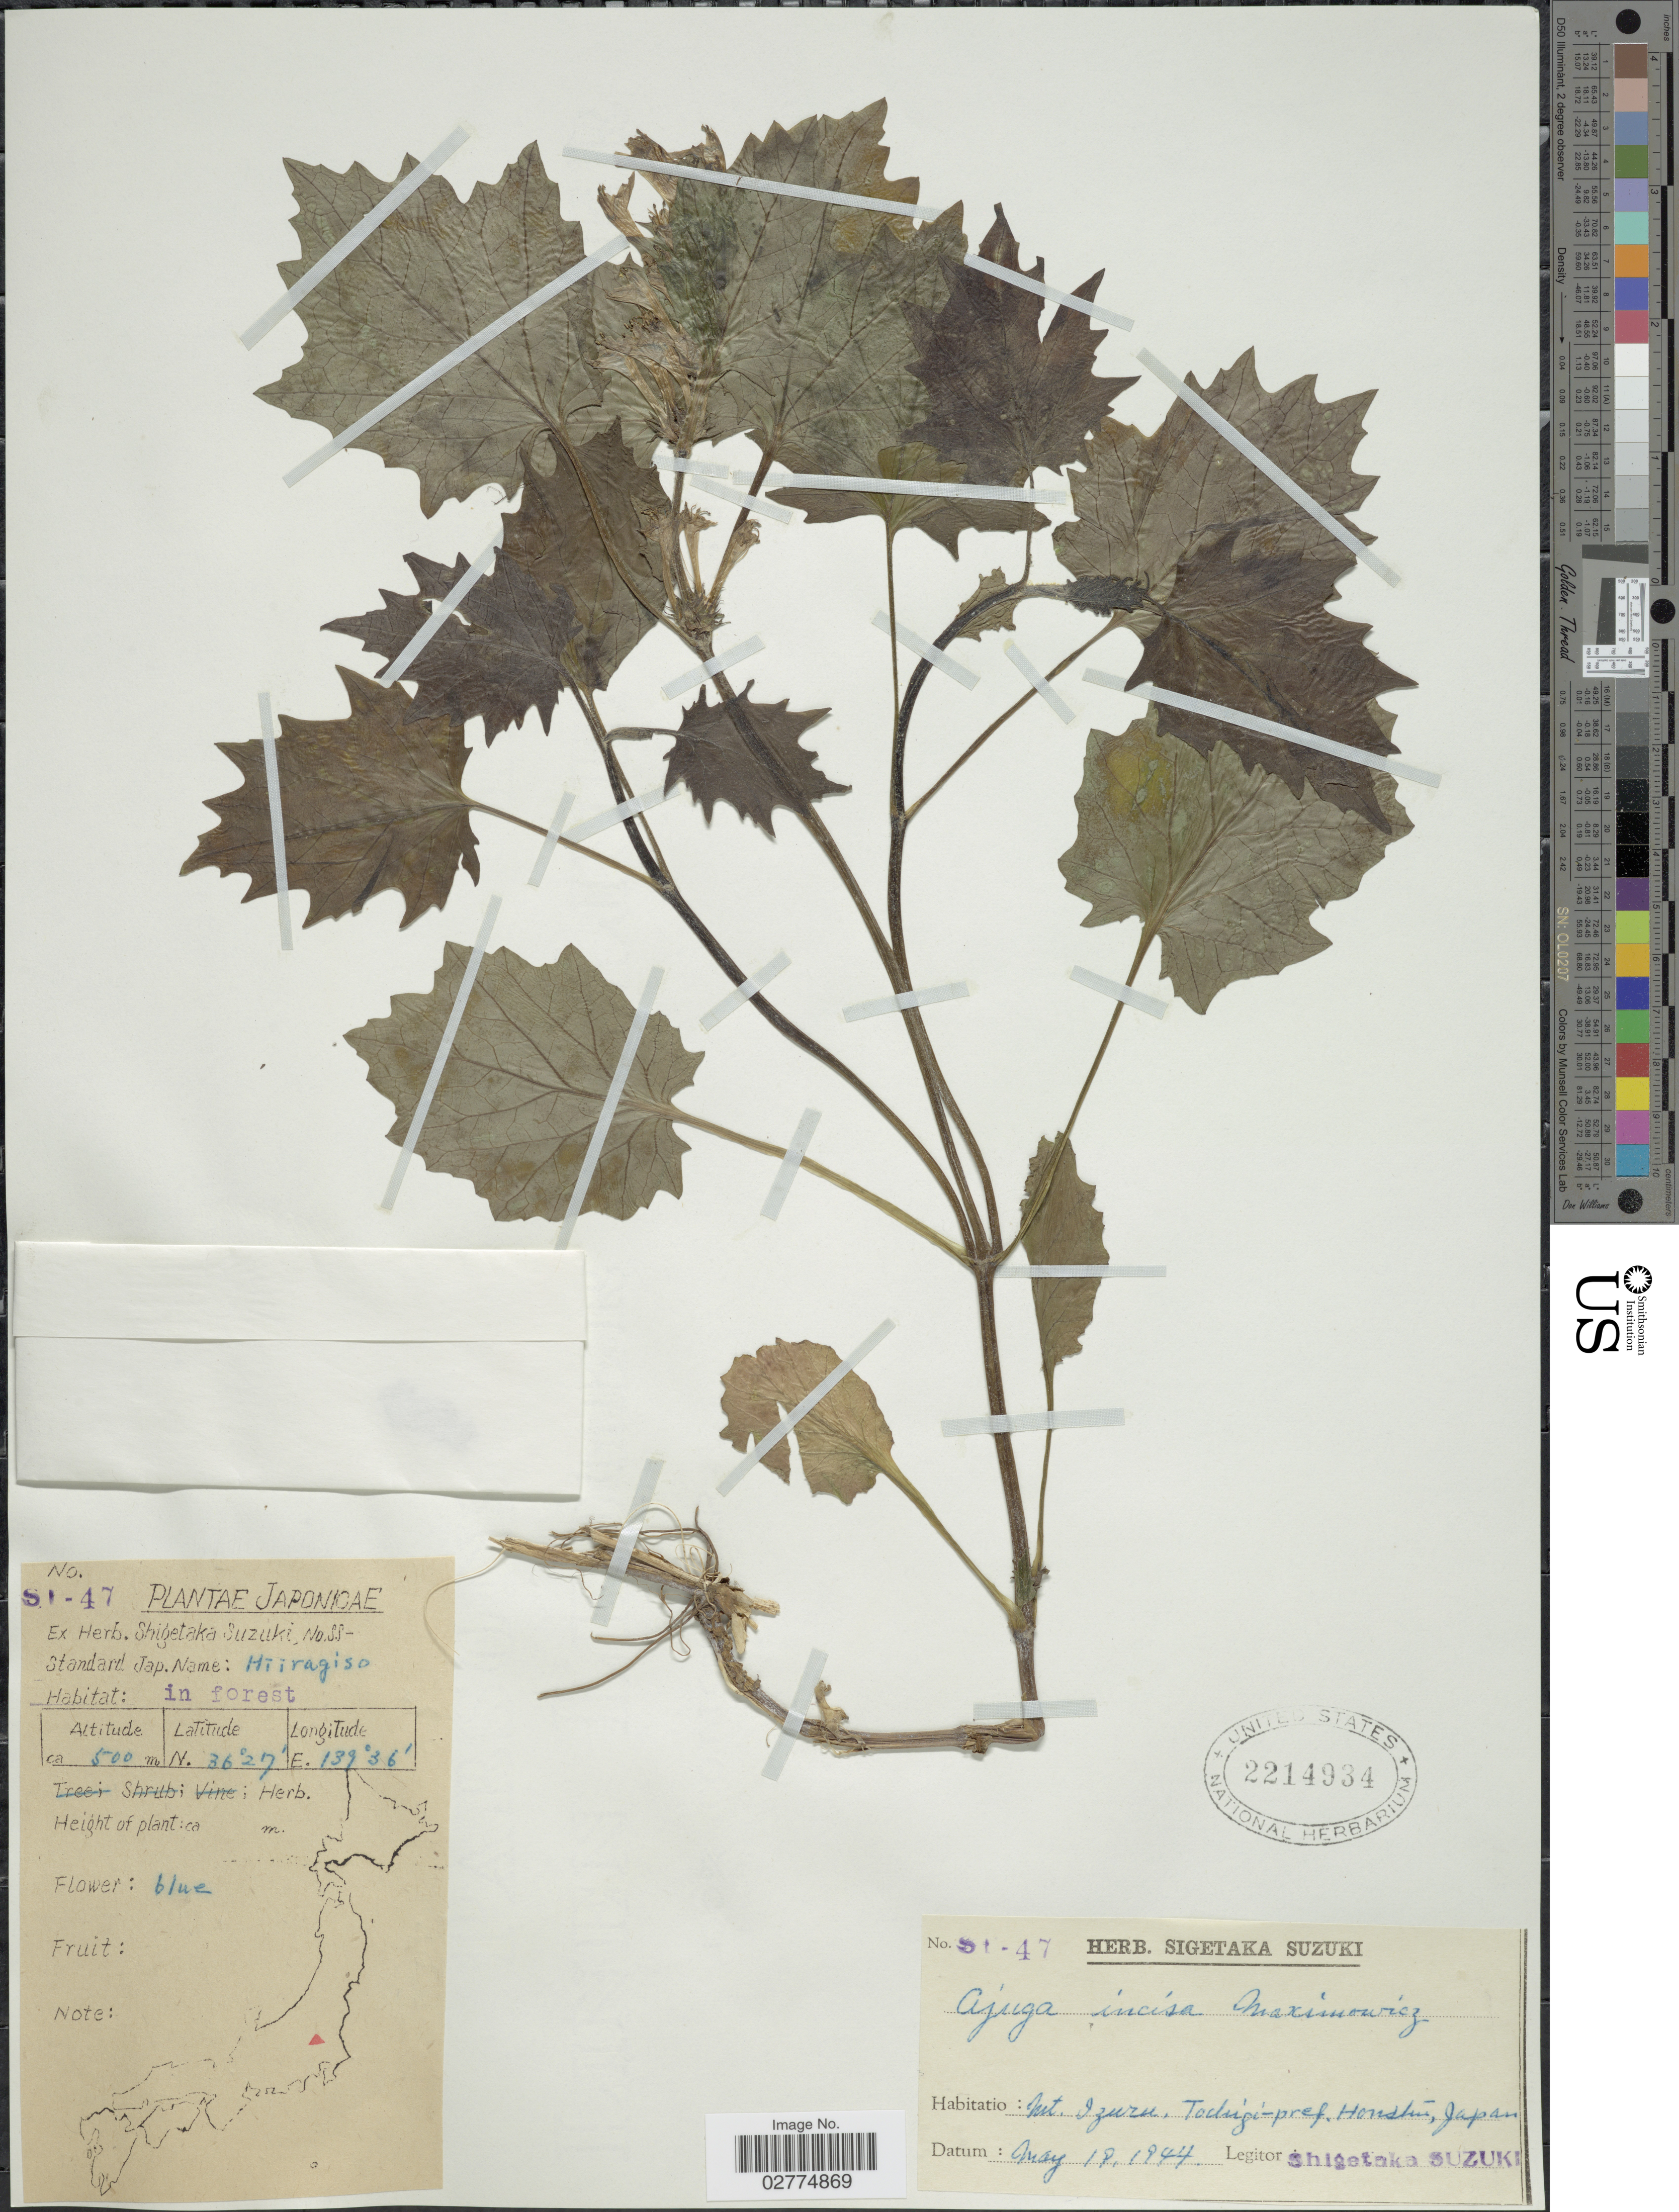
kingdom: Plantae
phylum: Tracheophyta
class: Magnoliopsida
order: Lamiales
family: Lamiaceae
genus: Ajuga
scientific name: Ajuga incisa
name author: Maxim.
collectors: S. Suzuki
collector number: S1-47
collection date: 1944-05-18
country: Japan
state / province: Totigi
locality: Mt. Izuru, Tochigi-pref, Honshu.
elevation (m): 500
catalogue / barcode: US 2214934